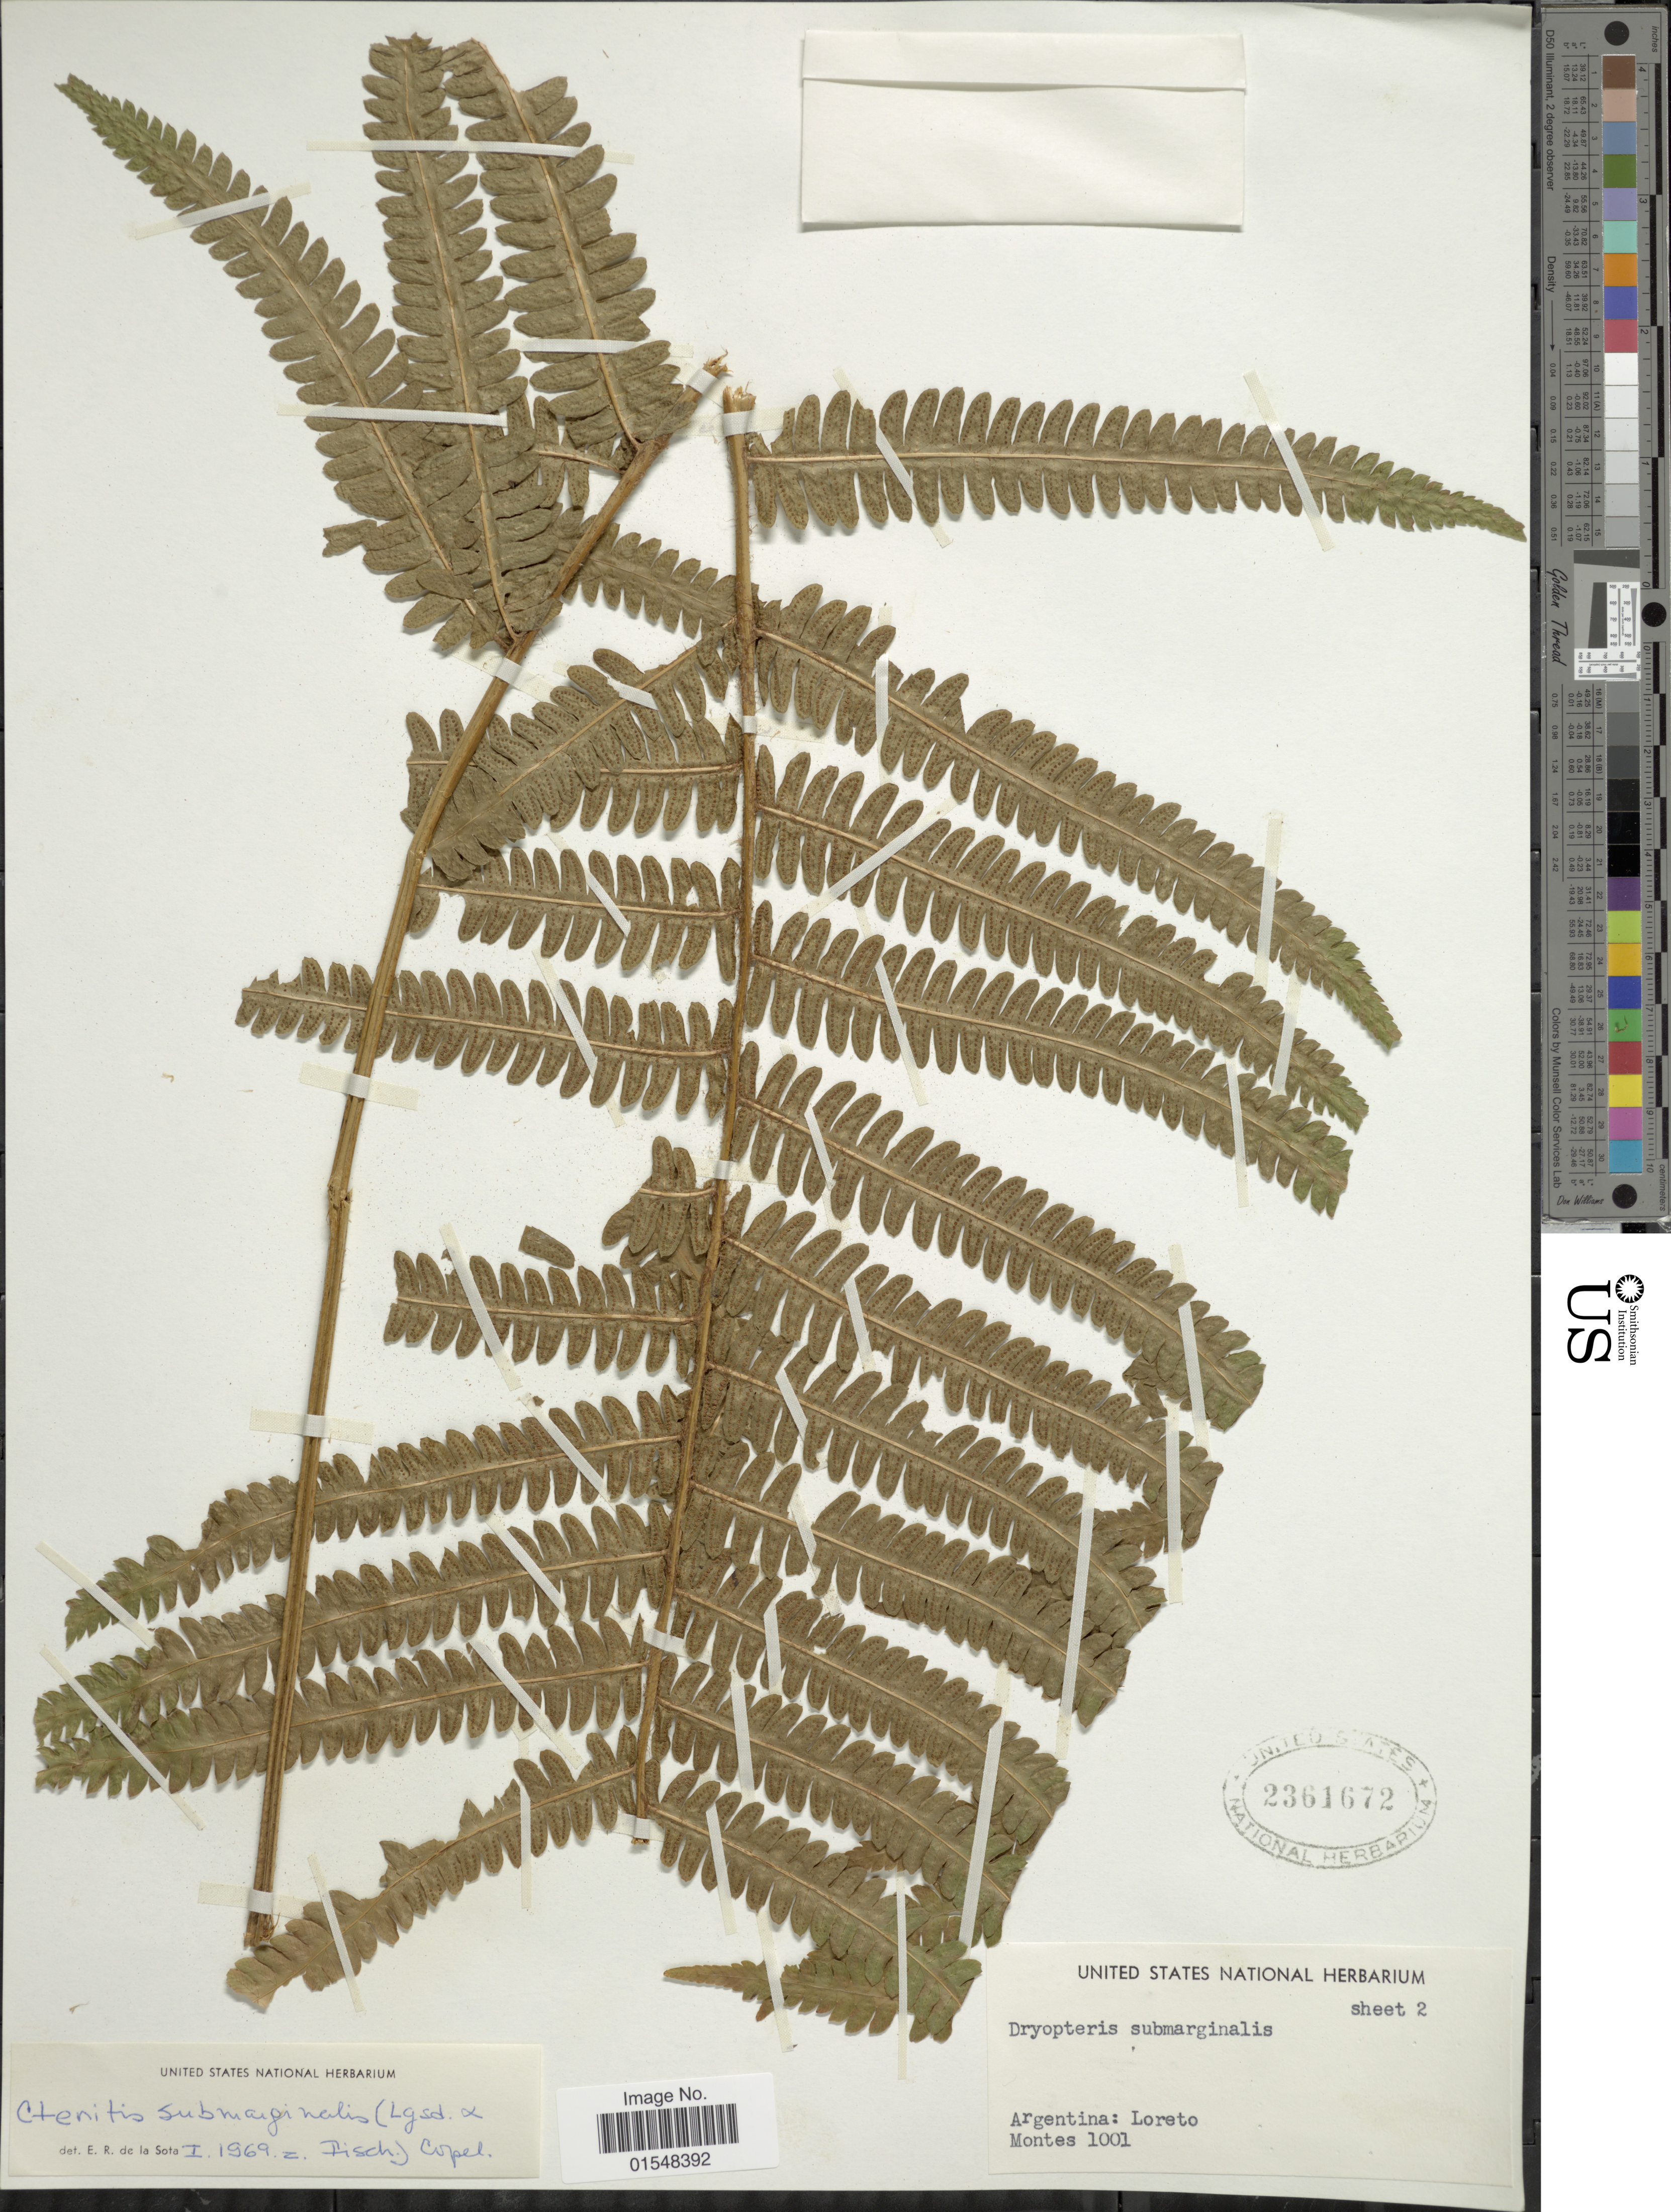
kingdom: Plantae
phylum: Tracheophyta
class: Polypodiopsida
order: Polypodiales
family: Dryopteridaceae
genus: Ctenitis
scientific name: Ctenitis submarginalis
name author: (Langsd. & Fisch.) Ching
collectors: -. Montes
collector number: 1001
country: Argentina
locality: Loreto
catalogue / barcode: US 2361672